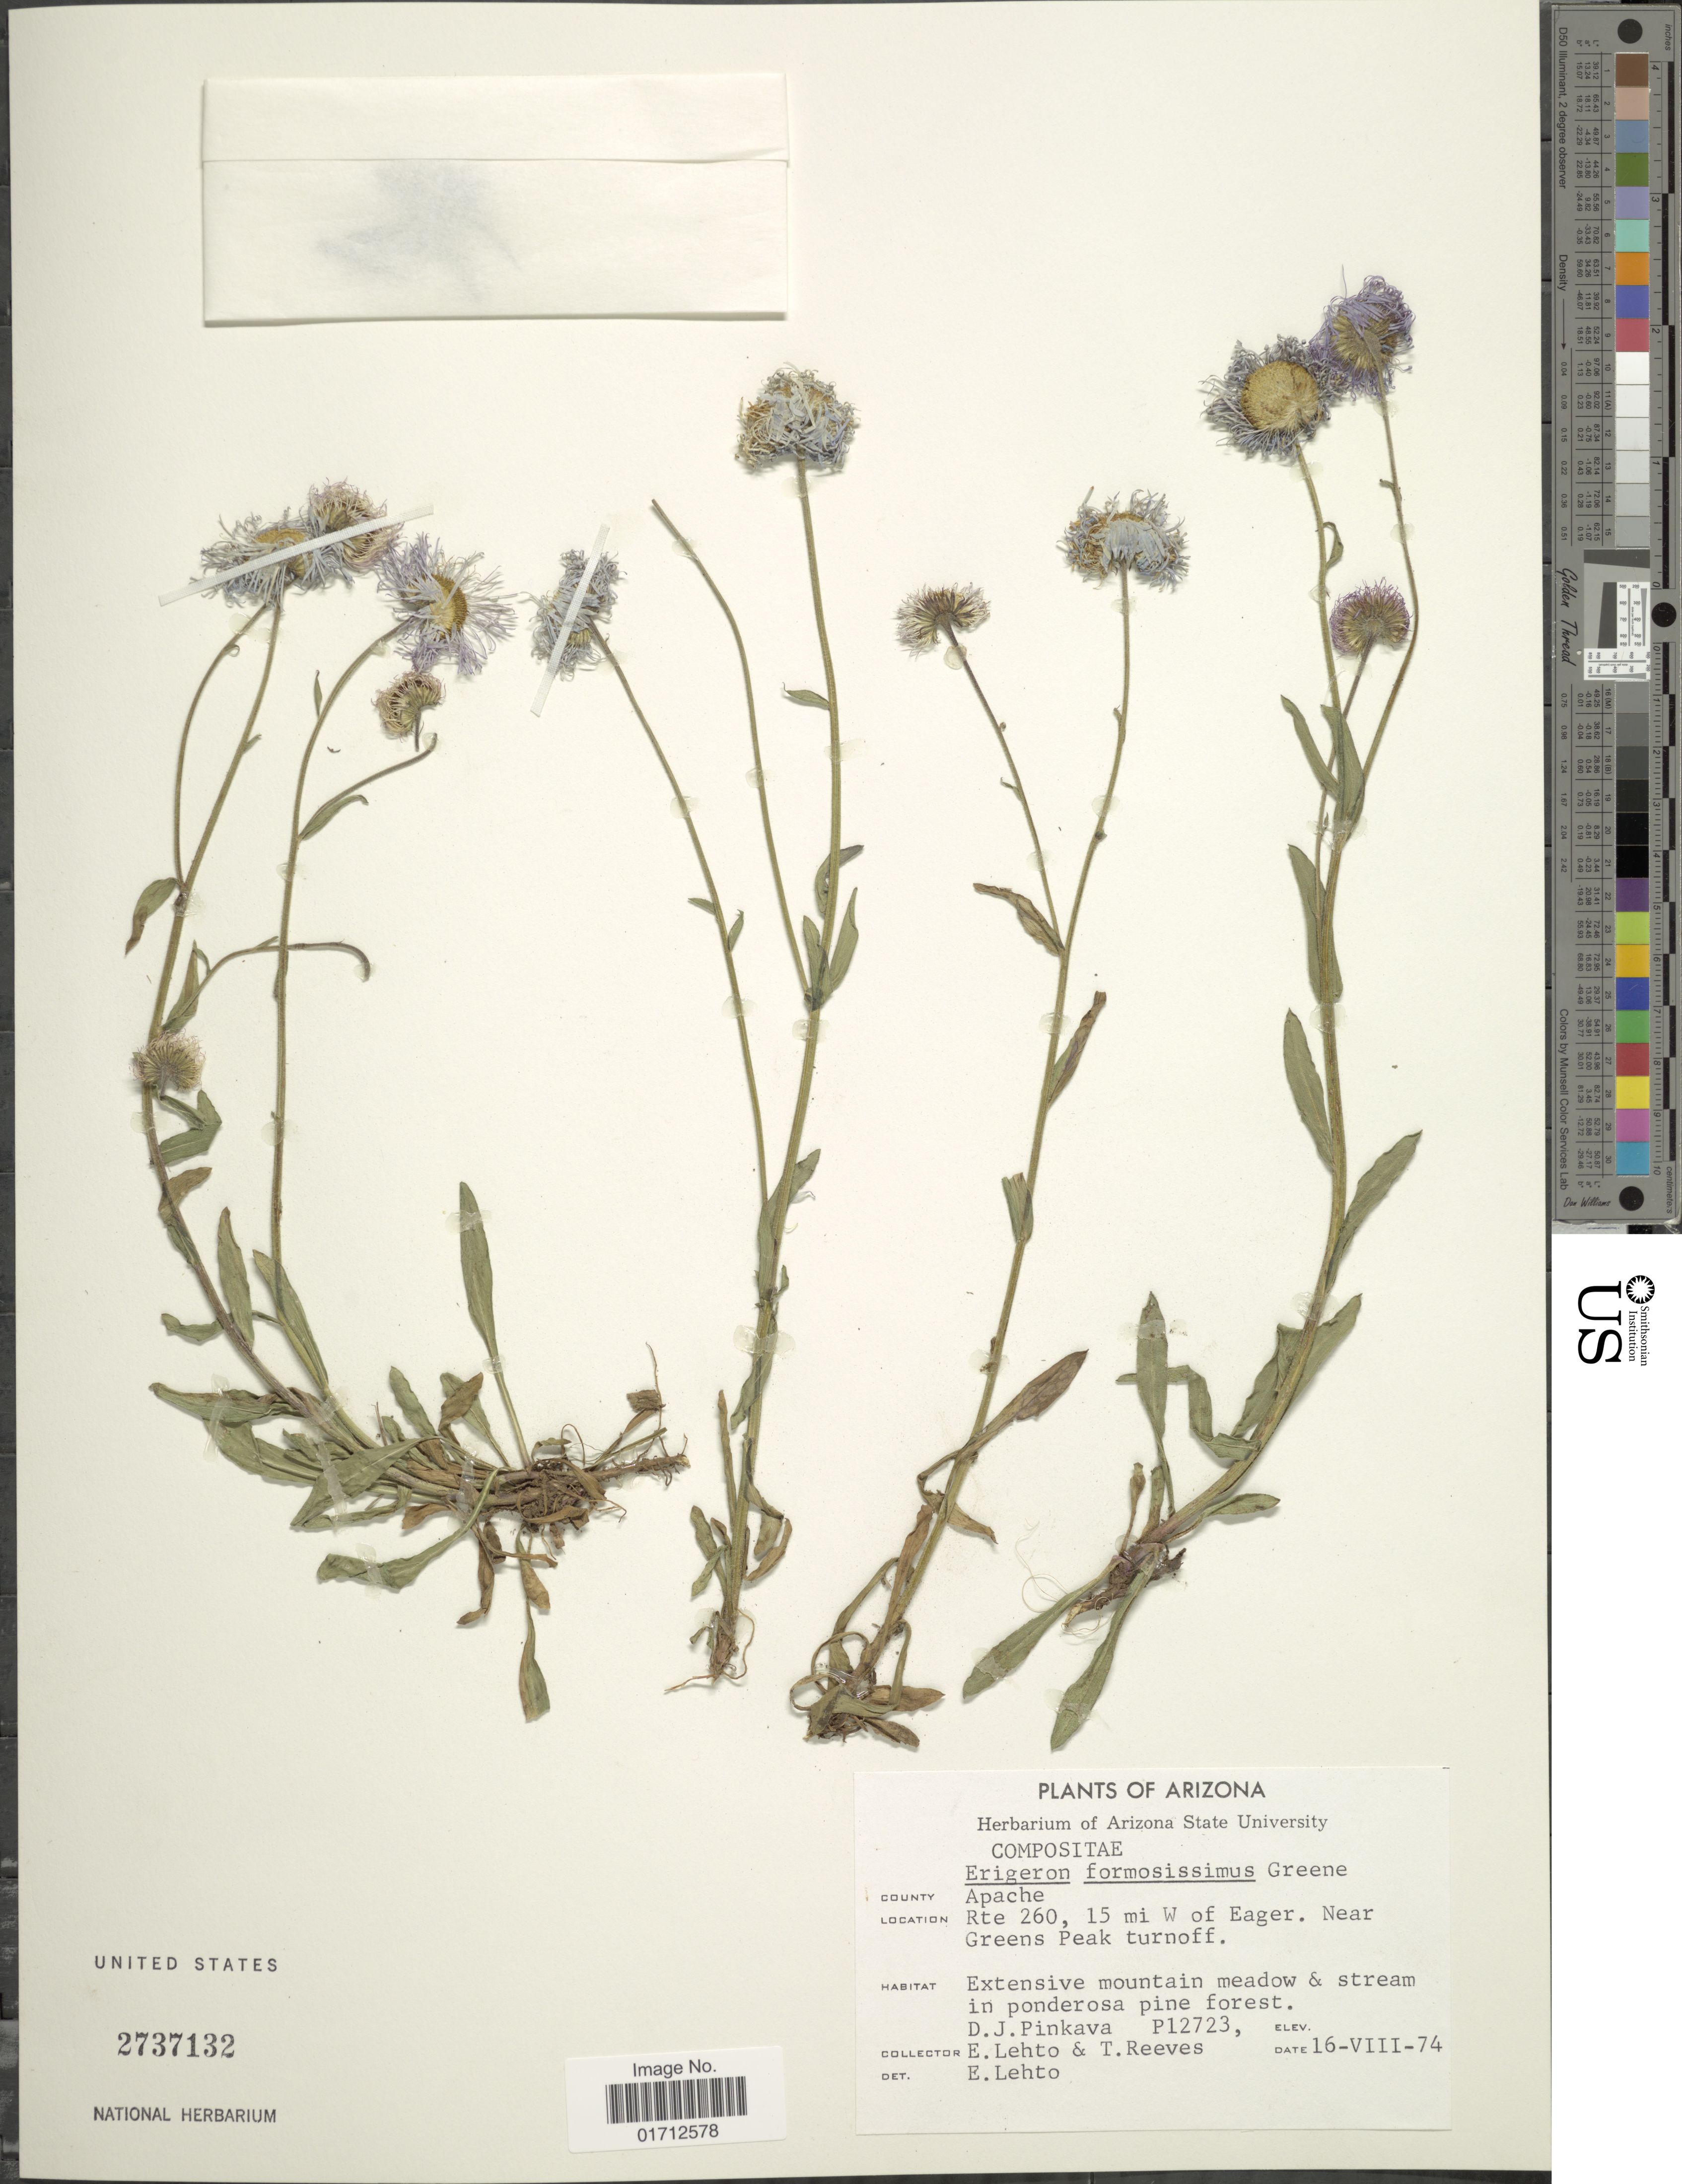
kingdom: Plantae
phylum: Tracheophyta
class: Magnoliopsida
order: Asterales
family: Asteraceae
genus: Erigeron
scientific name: Erigeron formosissimus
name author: Greene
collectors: D. J. Pinkava, E. Lehto & T. Reeves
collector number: P12723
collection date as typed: Transcribed d/m/y: 16/8/74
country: United States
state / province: Arizona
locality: Rte 260, 15 mi W of Eager, Near Greens Peak turnoff.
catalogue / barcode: US 2737132